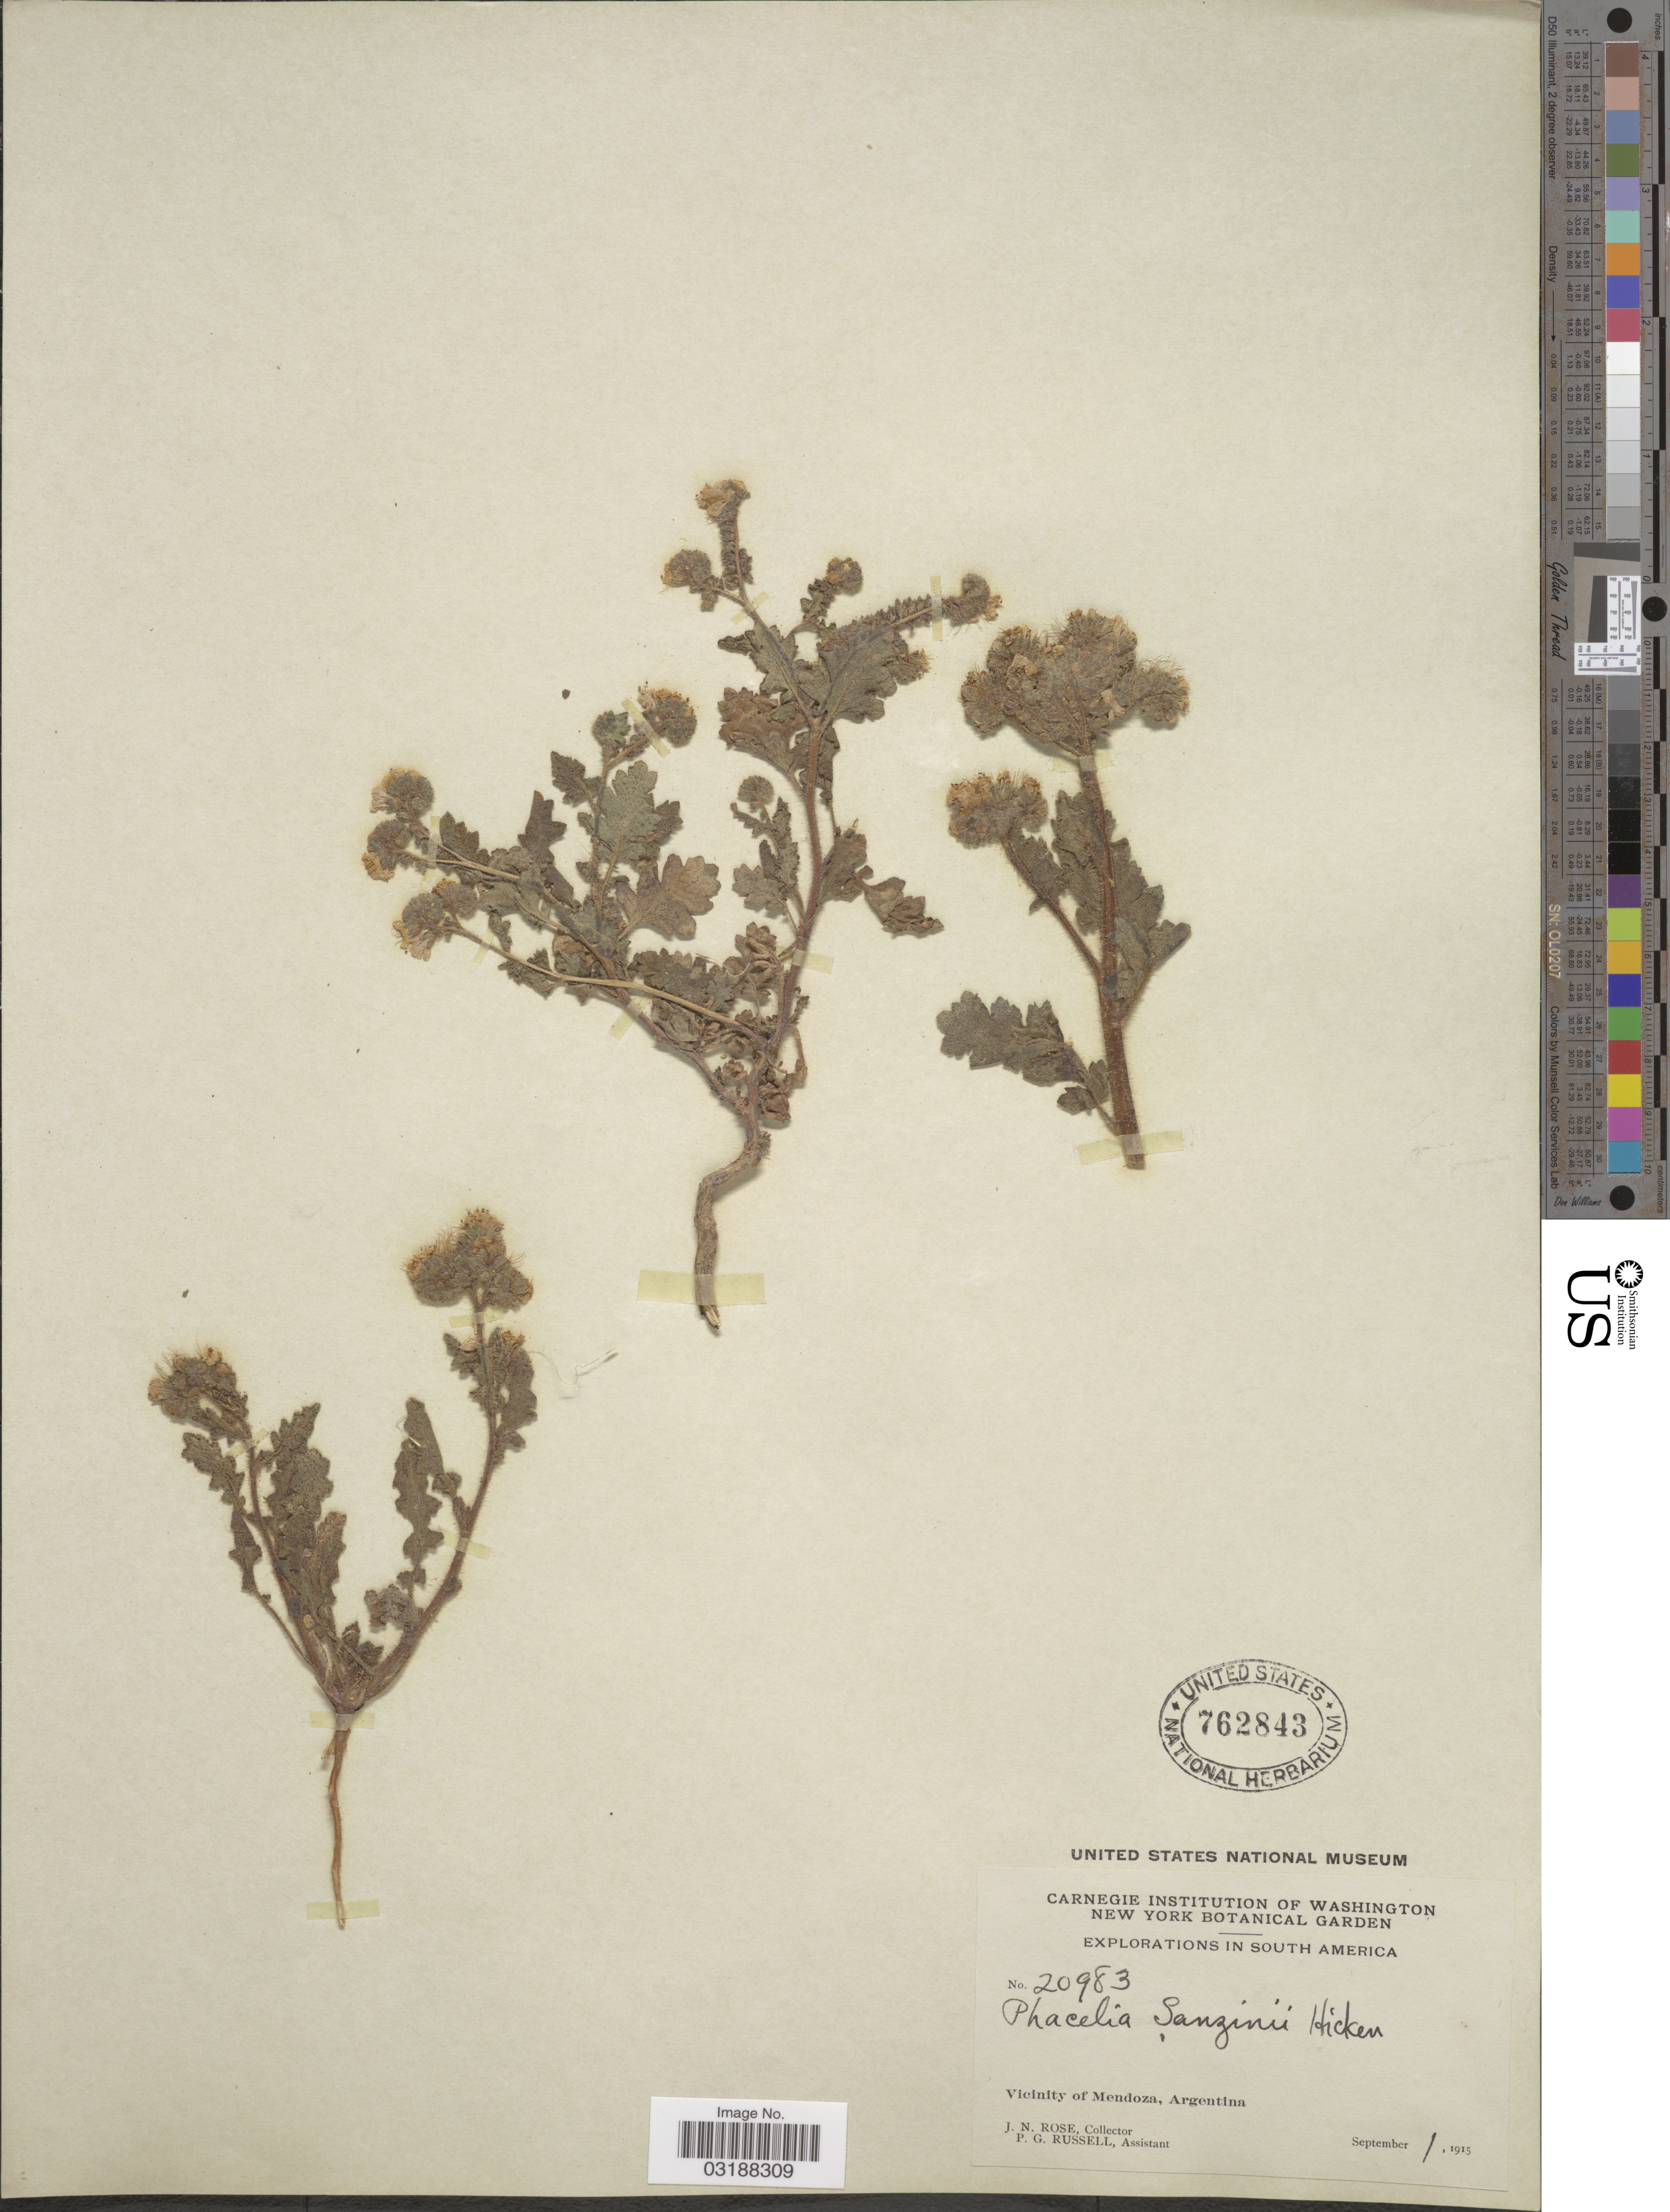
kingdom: Plantae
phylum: Tracheophyta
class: Magnoliopsida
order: Boraginales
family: Hydrophyllaceae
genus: Phacelia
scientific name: Phacelia sinuata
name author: Phil.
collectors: J. N. Rose & P. G. Russell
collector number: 20983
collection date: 1915-09-01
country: Argentina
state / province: Mendoza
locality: Vicinity of Mendoza.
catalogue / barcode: US 762843